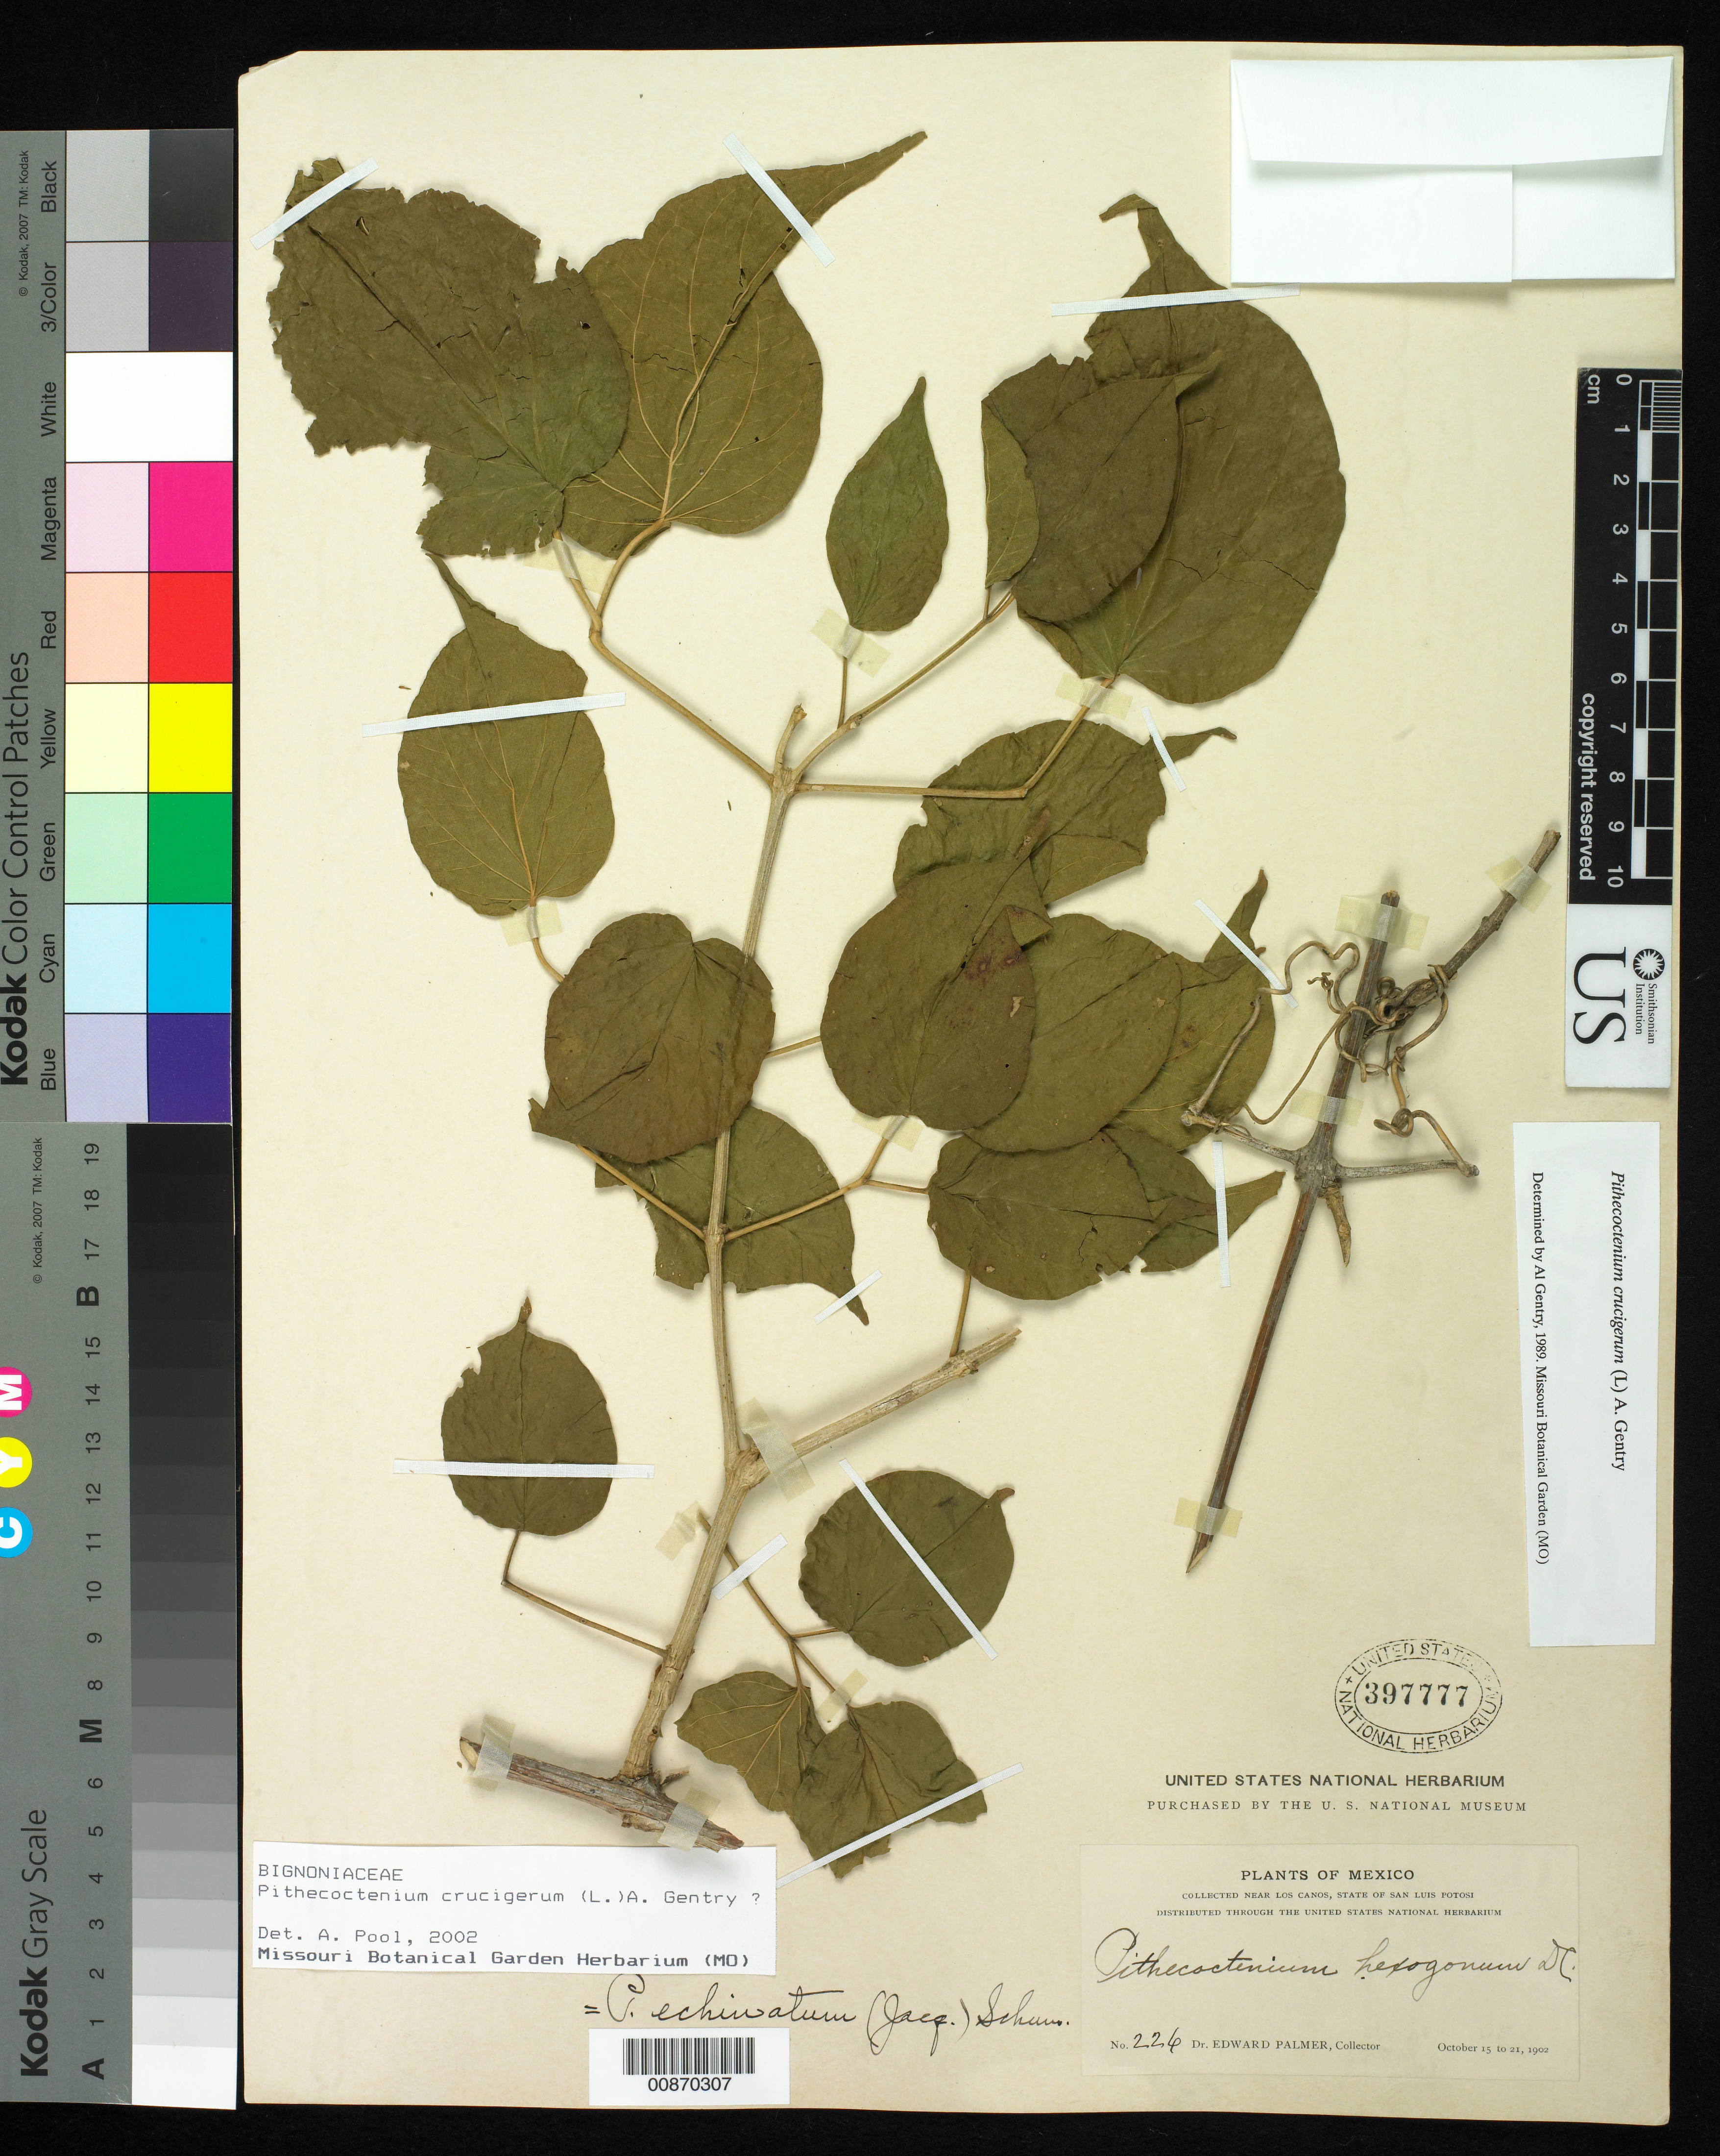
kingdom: Plantae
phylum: Tracheophyta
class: Magnoliopsida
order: Lamiales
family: Bignoniaceae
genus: Amphilophium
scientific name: Amphilophium crucigerum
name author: (L.) L.G. Lohmann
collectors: E. Palmer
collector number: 226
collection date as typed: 15 Oct 1902 to 21 Oct 1902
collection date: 1902-10-15/1902-10-21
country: Mexico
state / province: San Luis Potosí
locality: Near Los Canos, San Luis Potosí.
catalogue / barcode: US 397777